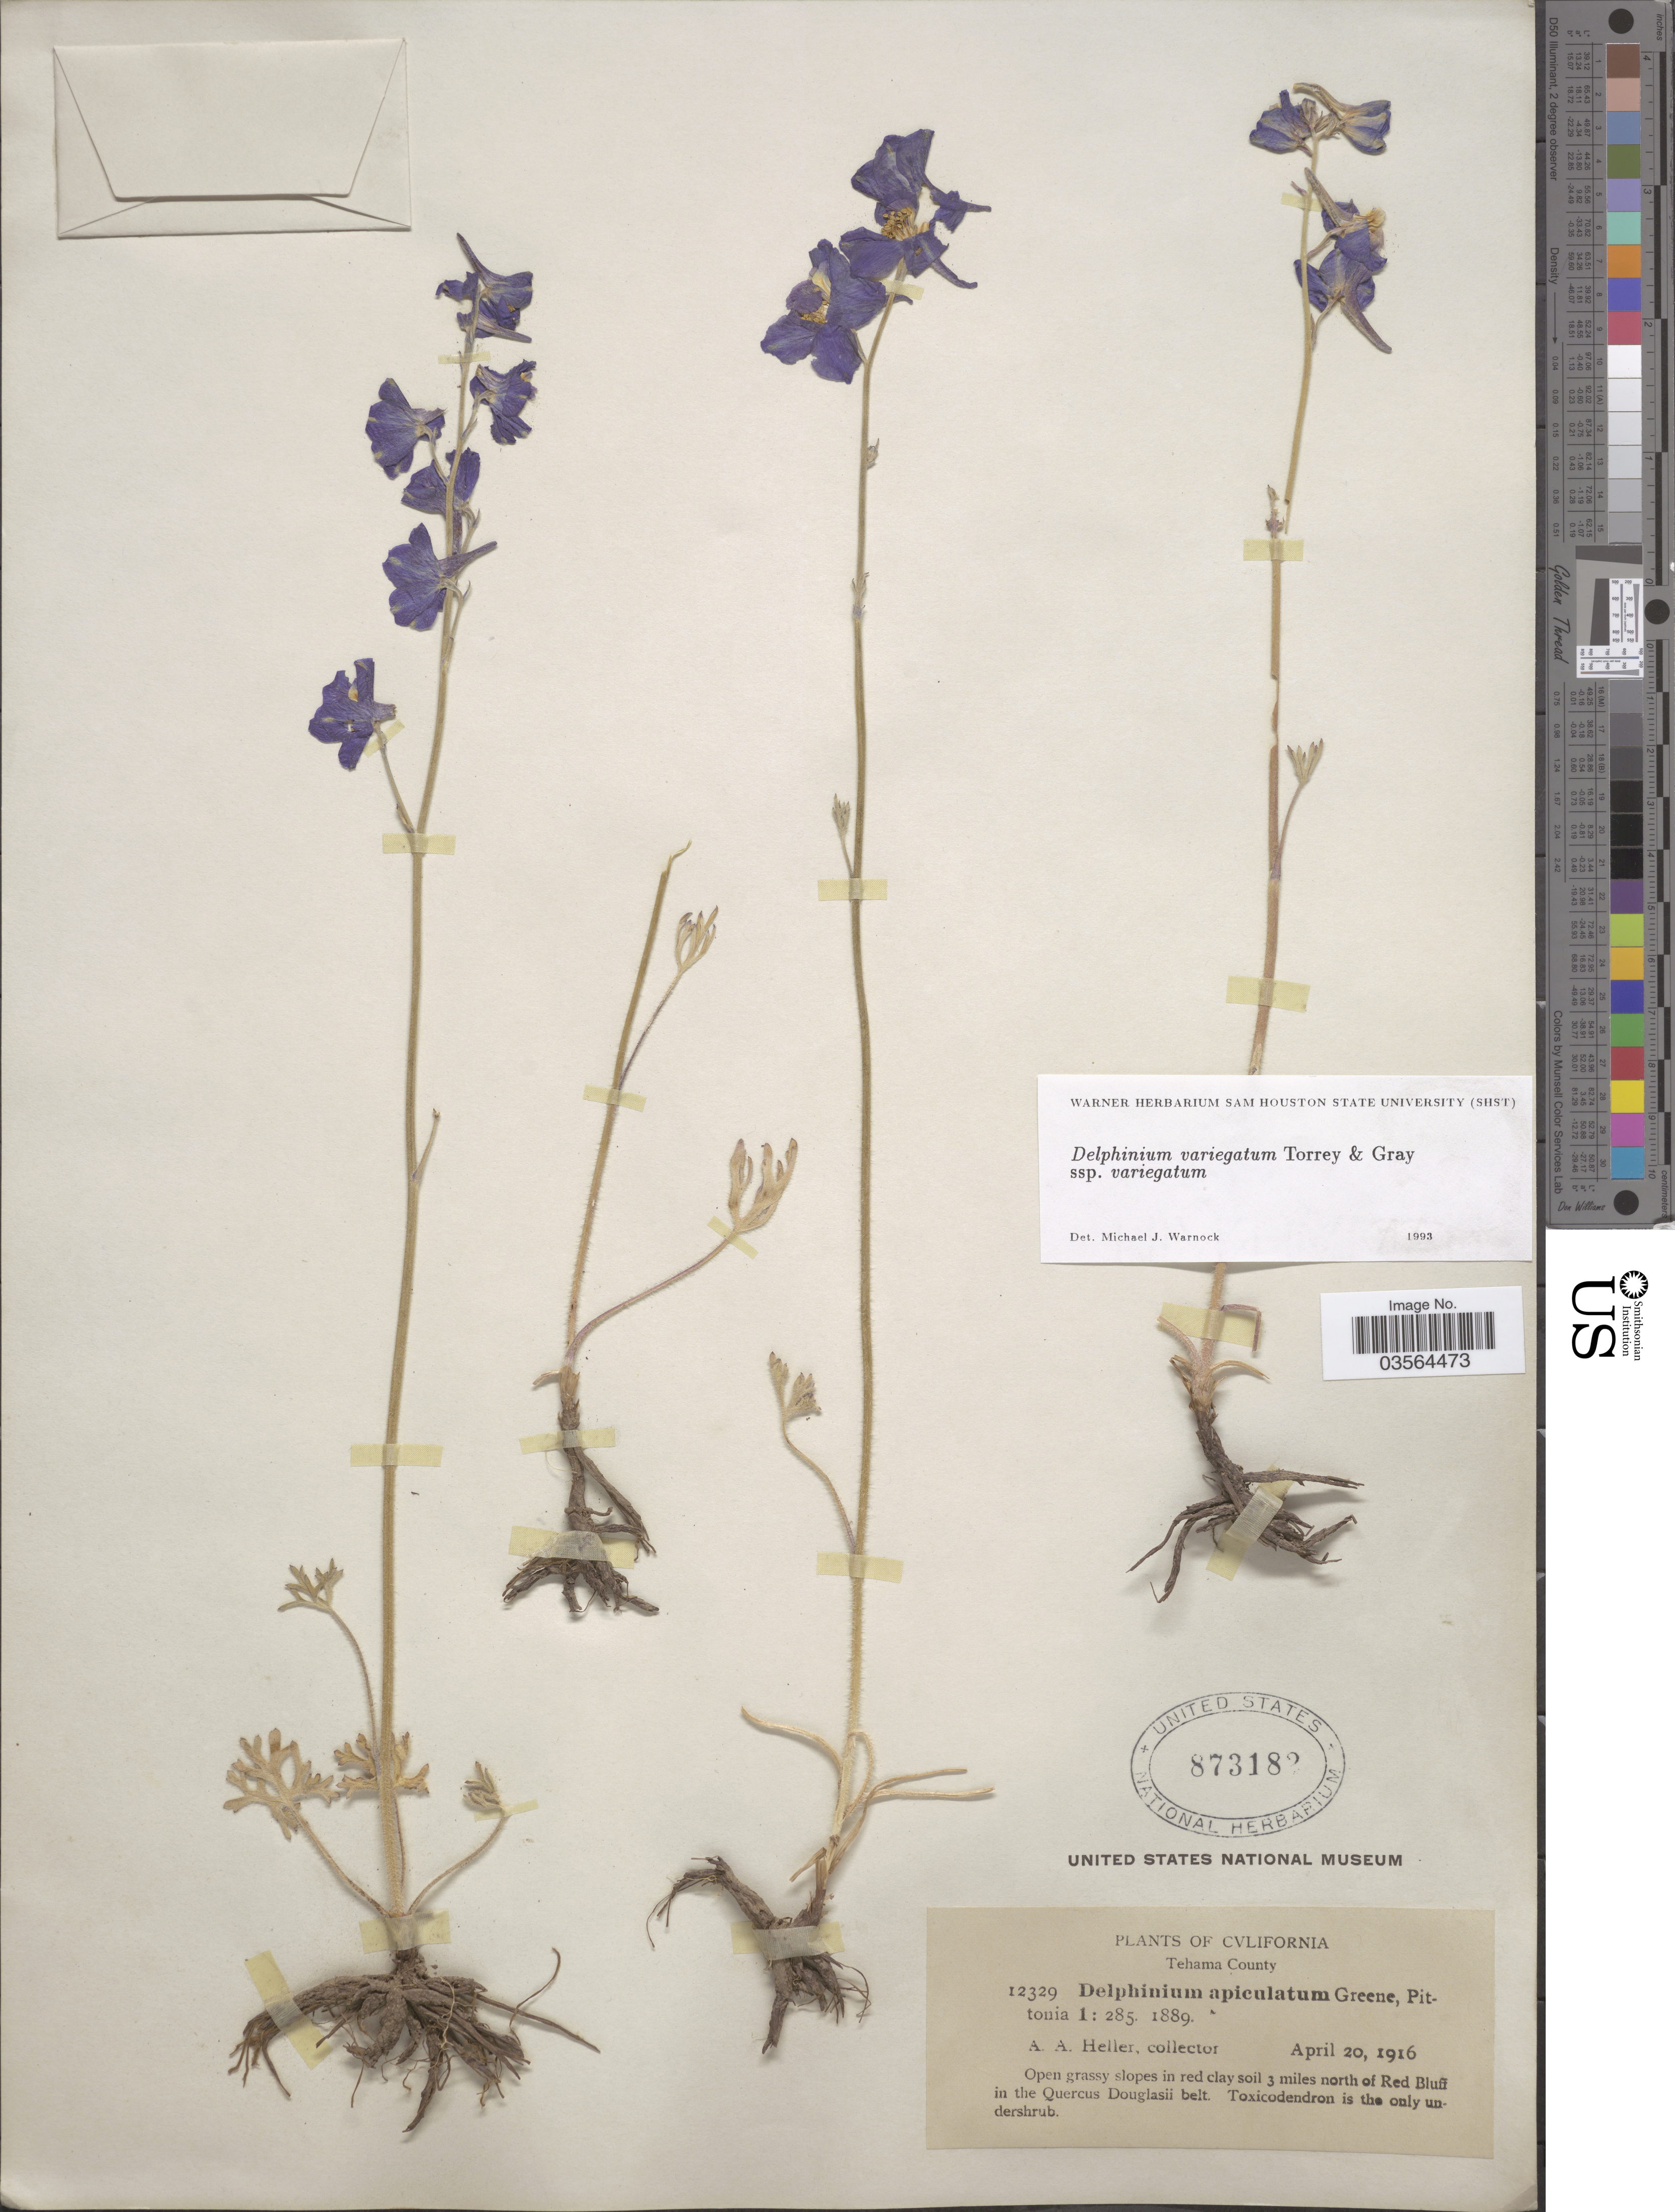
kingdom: Plantae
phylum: Tracheophyta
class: Magnoliopsida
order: Ranunculales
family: Ranunculaceae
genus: Delphinium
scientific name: Delphinium variegatum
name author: Torr. & A. Gray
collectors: A. A. Heller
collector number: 12329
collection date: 1916-04-20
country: United States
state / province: California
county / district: Tehama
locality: Tehama County. 3 miles north of Red Bluff.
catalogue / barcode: US 873182